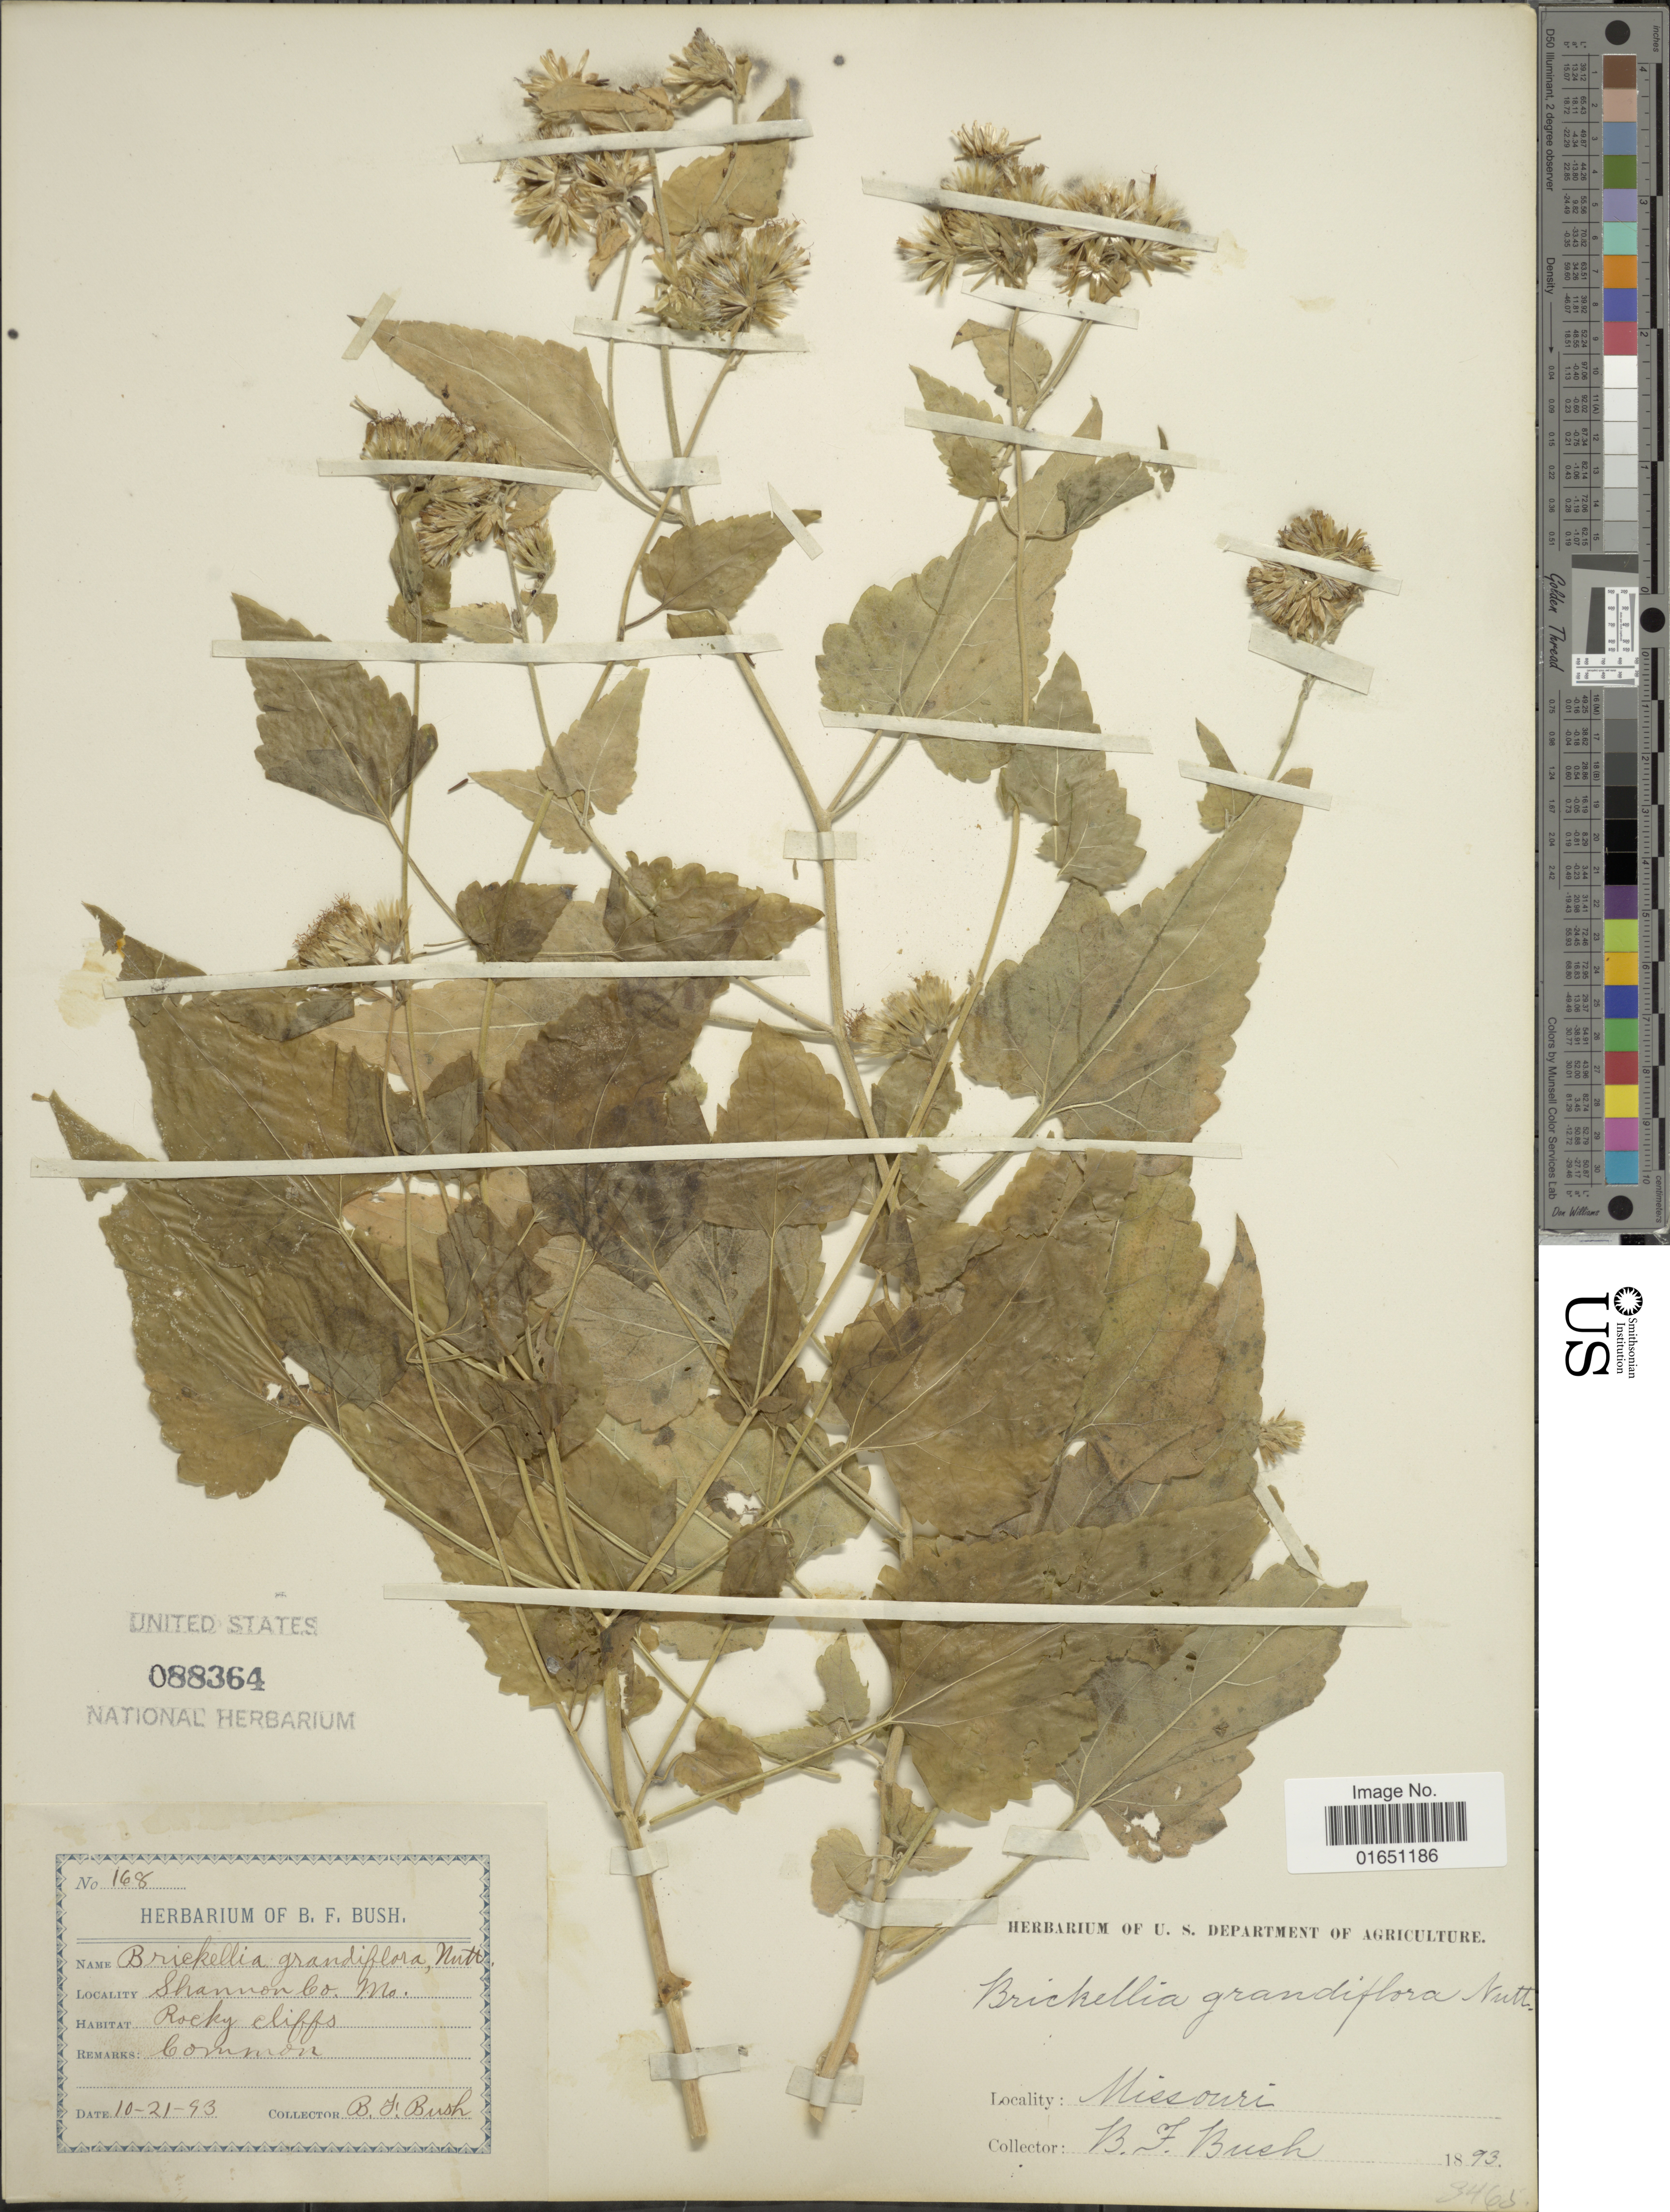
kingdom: Plantae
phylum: Tracheophyta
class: Magnoliopsida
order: Asterales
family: Asteraceae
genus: Brickellia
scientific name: Brickellia grandiflora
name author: (Hook.) Nutt.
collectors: B. F. Bush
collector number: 168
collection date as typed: Transcribed d/m/y: 21/10/93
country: United States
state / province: Missouri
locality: Shannon Co.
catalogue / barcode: US 88364